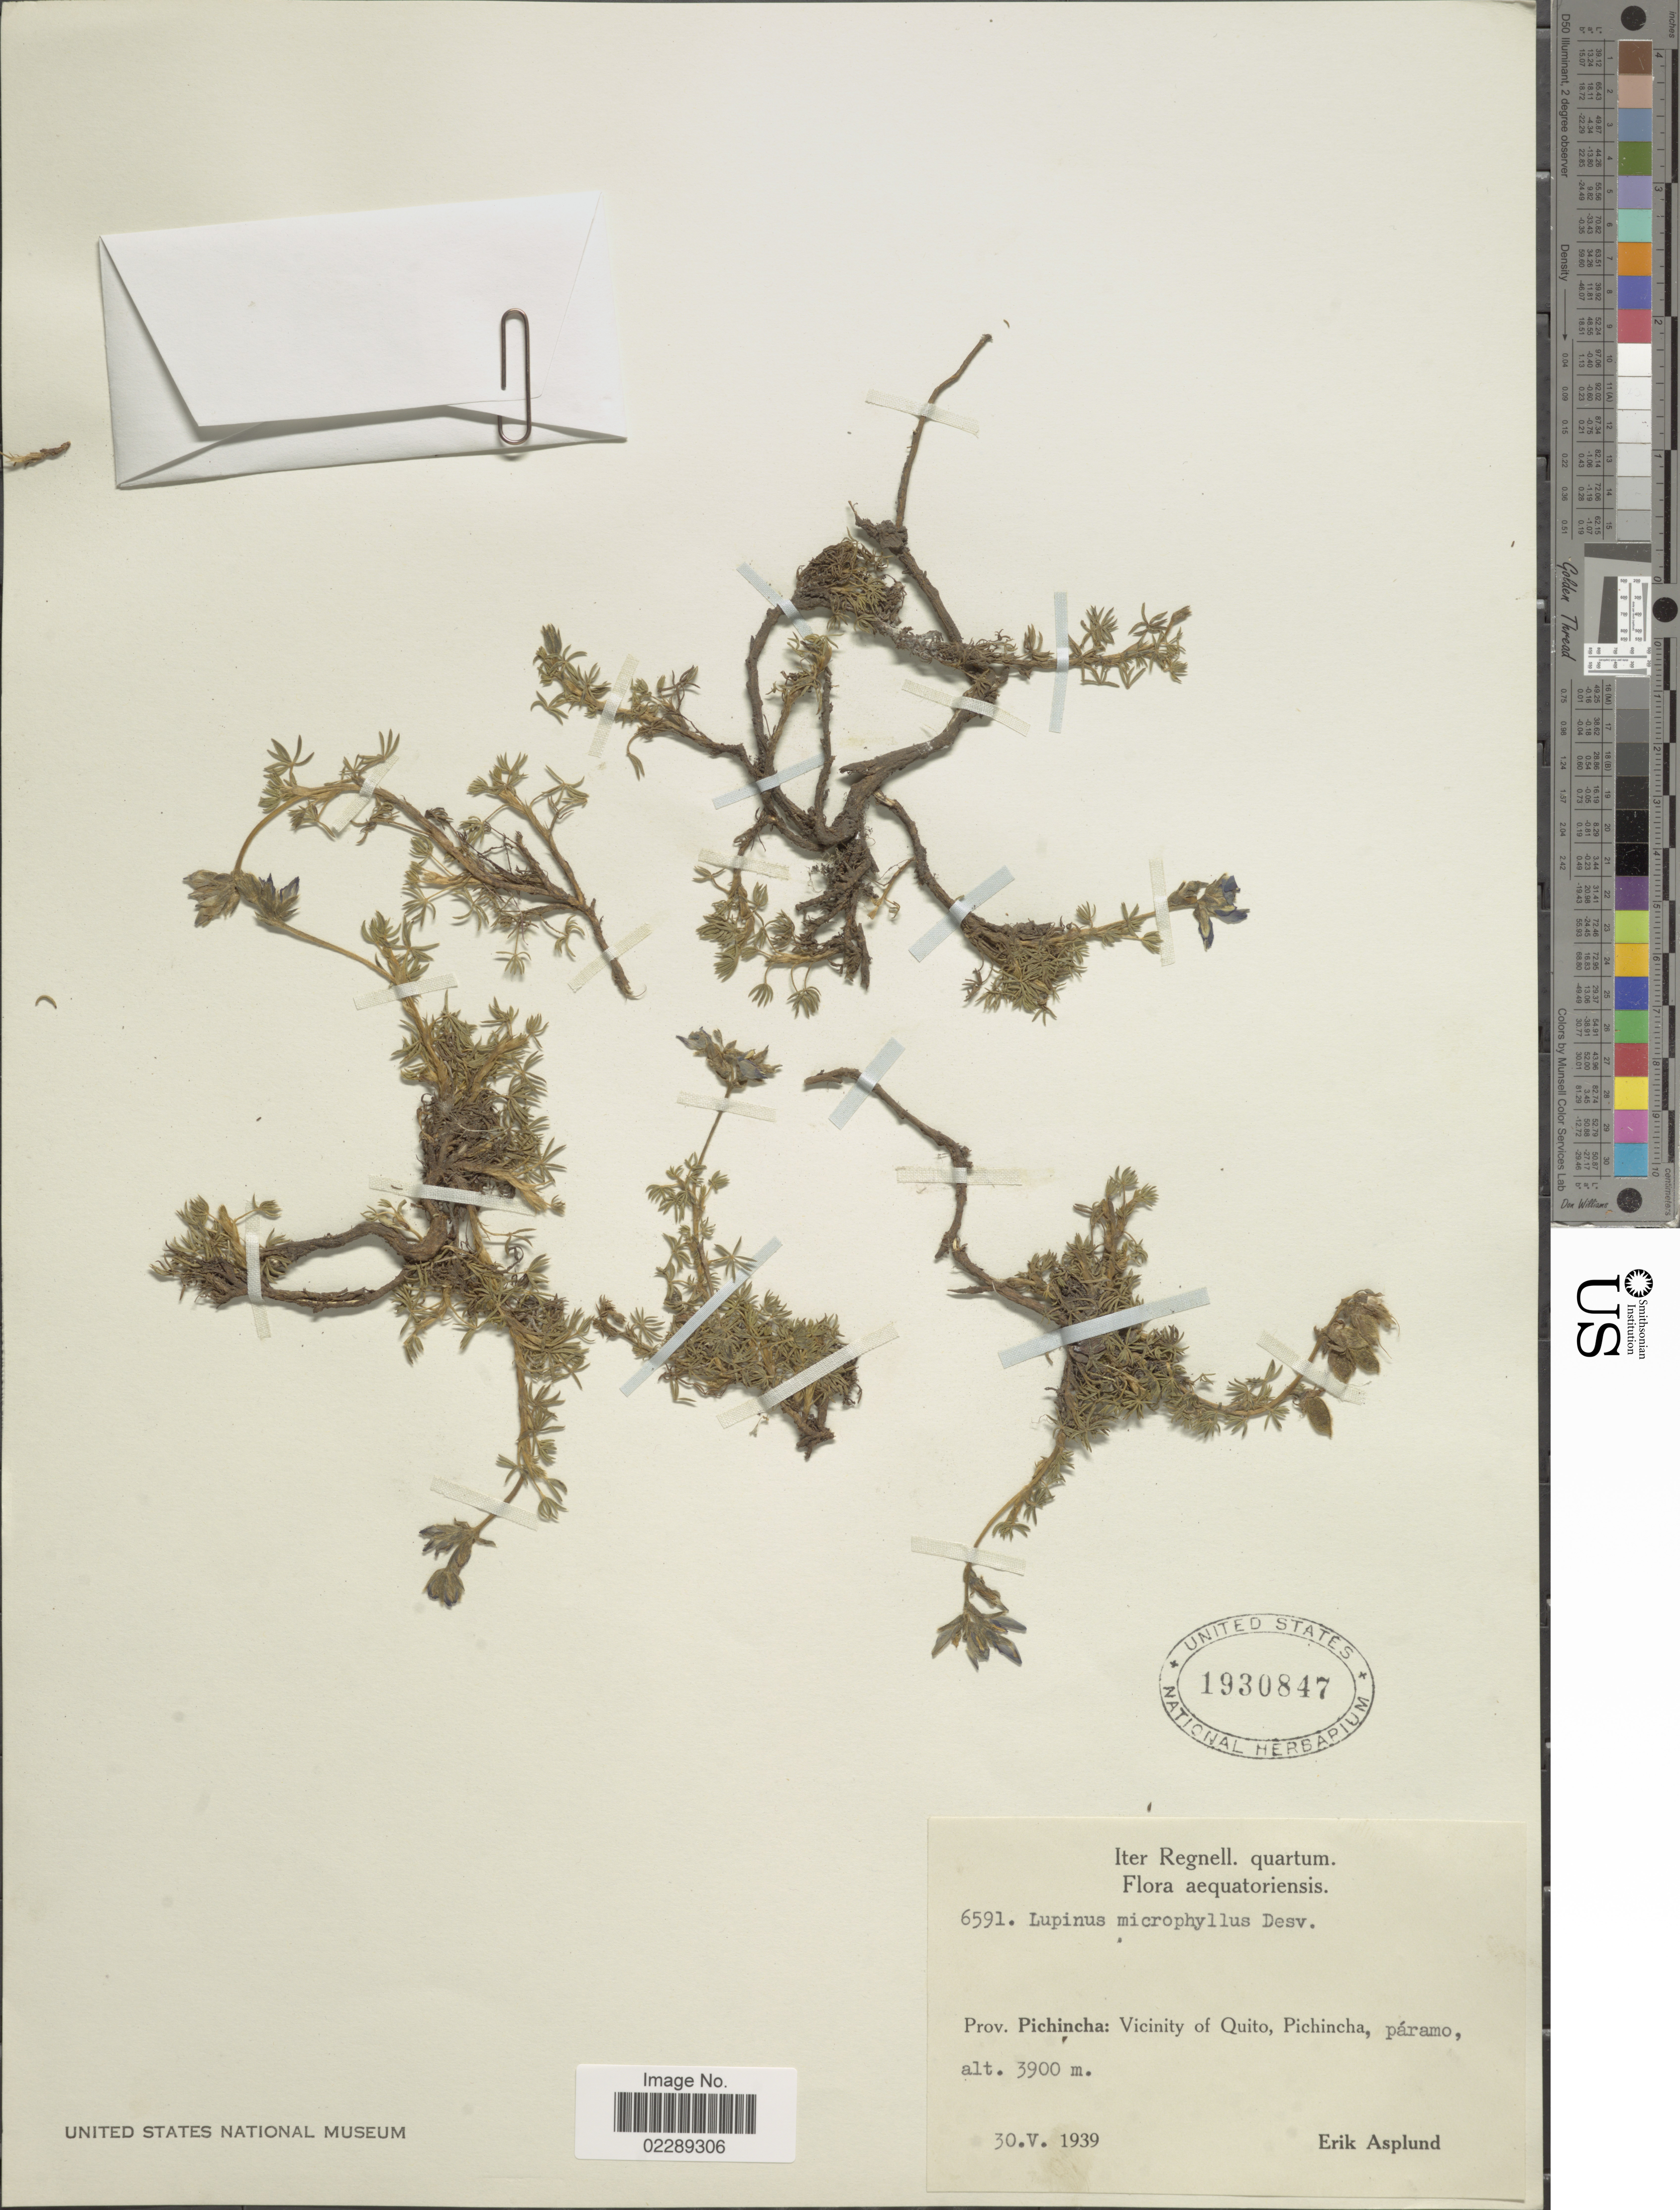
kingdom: Plantae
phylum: Tracheophyta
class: Magnoliopsida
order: Fabales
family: Fabaceae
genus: Lupinus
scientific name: Lupinus microphyllus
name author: Desr.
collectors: E. Asplund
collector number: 6591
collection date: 1939-05-30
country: Ecuador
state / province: Pichincha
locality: Prov. Pichincha: Vicinity of Quito, Pichincha, páramo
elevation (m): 3900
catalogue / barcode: US 1930847